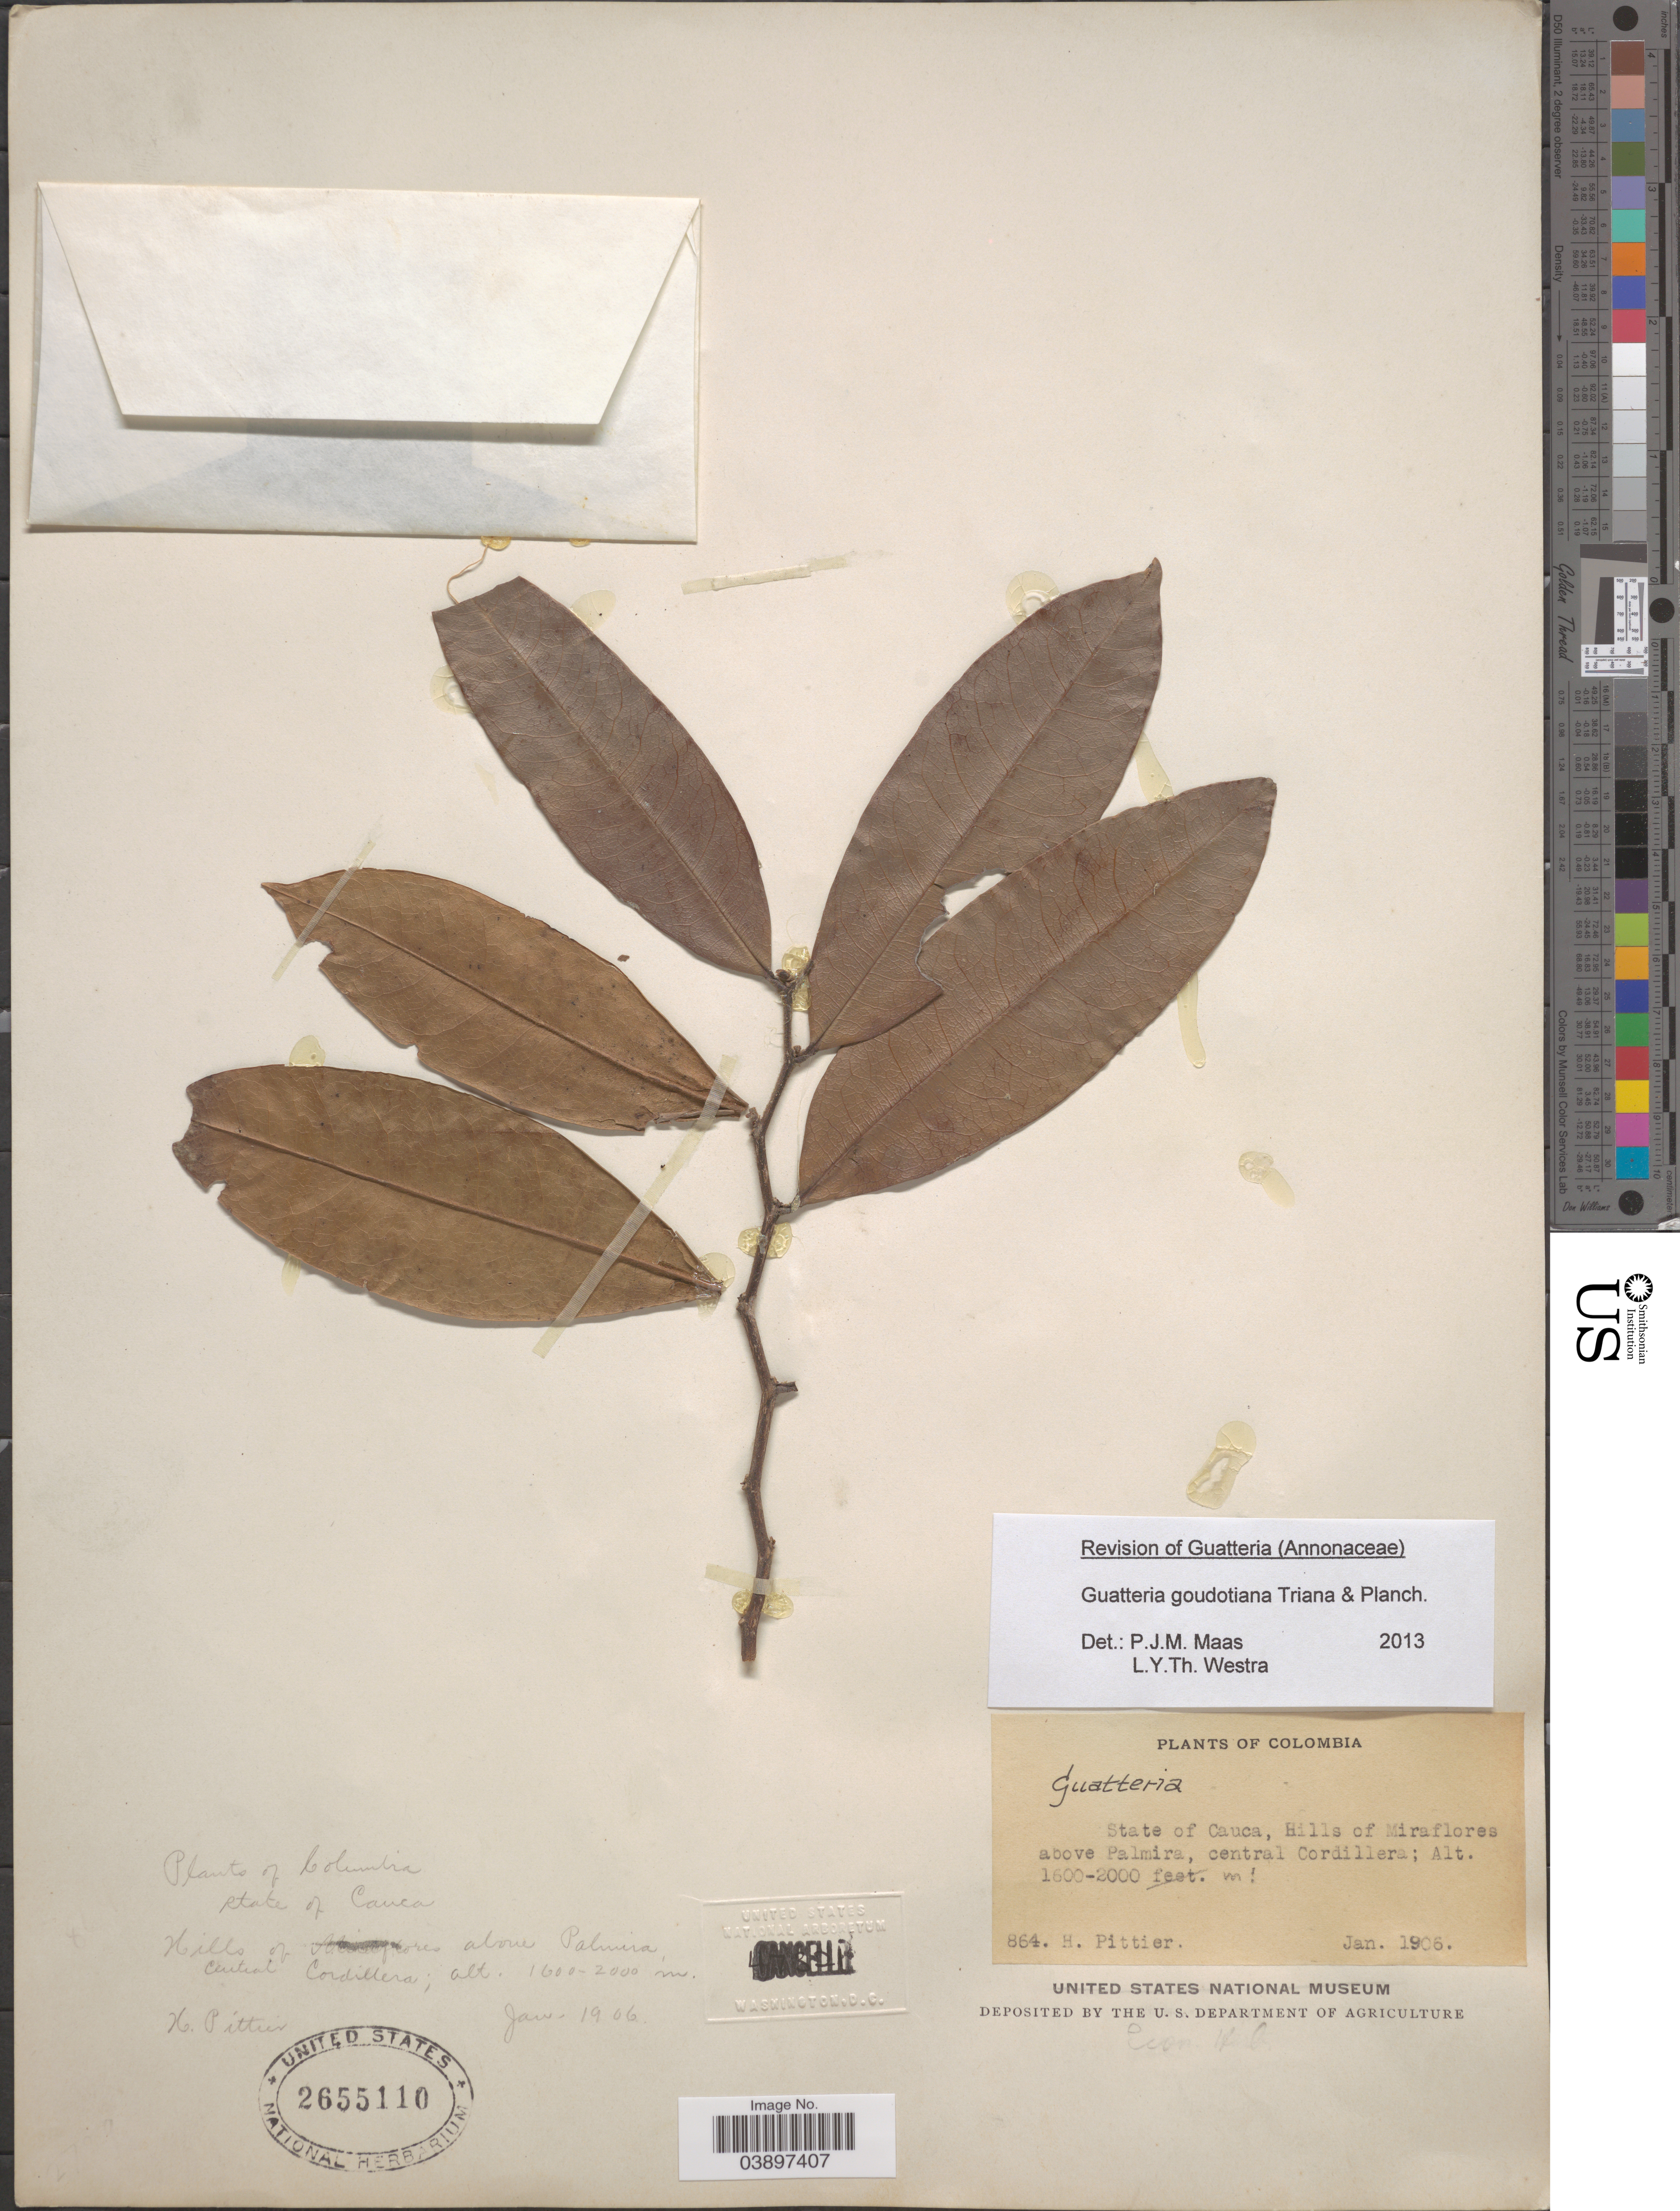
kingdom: Plantae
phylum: Tracheophyta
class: Magnoliopsida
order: Magnoliales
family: Annonaceae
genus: Guatteria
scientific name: Guatteria goudotiana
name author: Triana & Planch.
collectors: H. F. Pittier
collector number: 864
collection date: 1906-01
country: Colombia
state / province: Cauca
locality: Hills of Miraflores above Palmira, central Cordillera.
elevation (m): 1600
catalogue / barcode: US 2655110